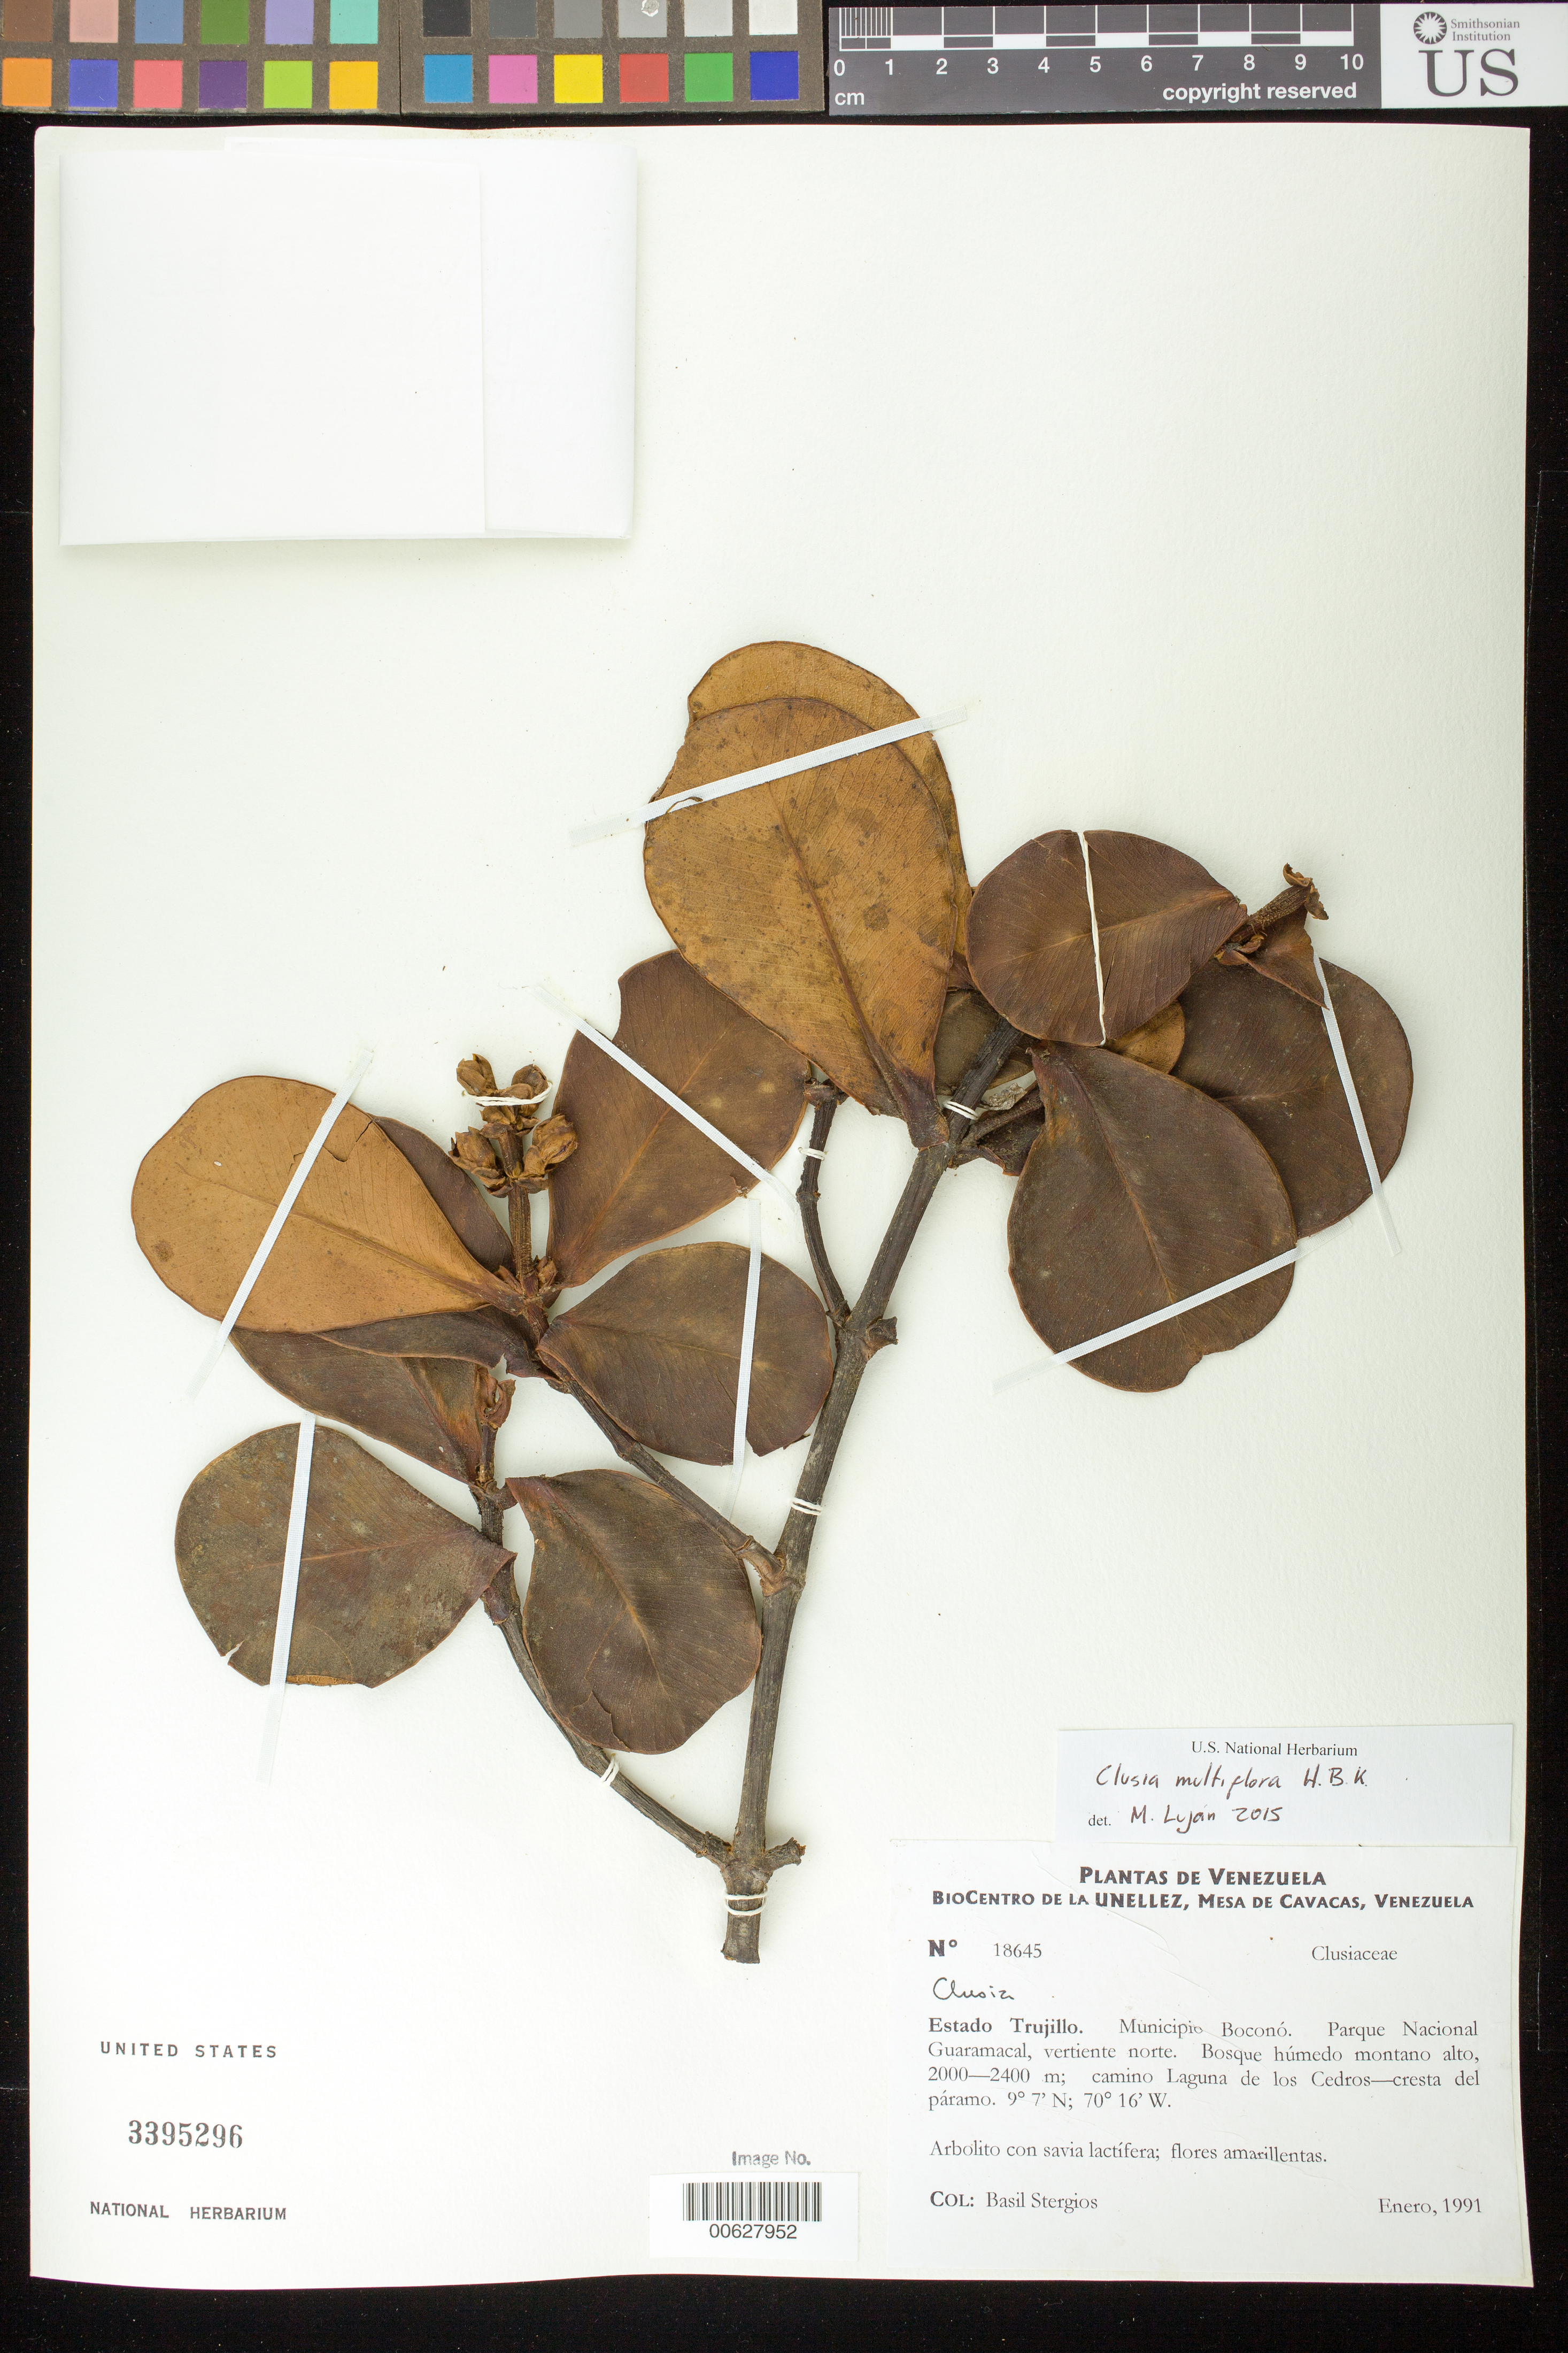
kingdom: Plantae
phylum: Tracheophyta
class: Magnoliopsida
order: Malpighiales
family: Clusiaceae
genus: Clusia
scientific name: Clusia multiflora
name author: Kunth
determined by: Lujan, M.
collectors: B. G. Stergios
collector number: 18645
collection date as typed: Jan 1991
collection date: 1991-01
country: Venezuela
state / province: Trujillo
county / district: Boconó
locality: Parque Nacional Guaramacal, vertiente N, camino laguna de los Cedros-cresta del páramo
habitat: Bosque húmedo montano alto.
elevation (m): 2000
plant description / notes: PORT, US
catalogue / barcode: US 3395296